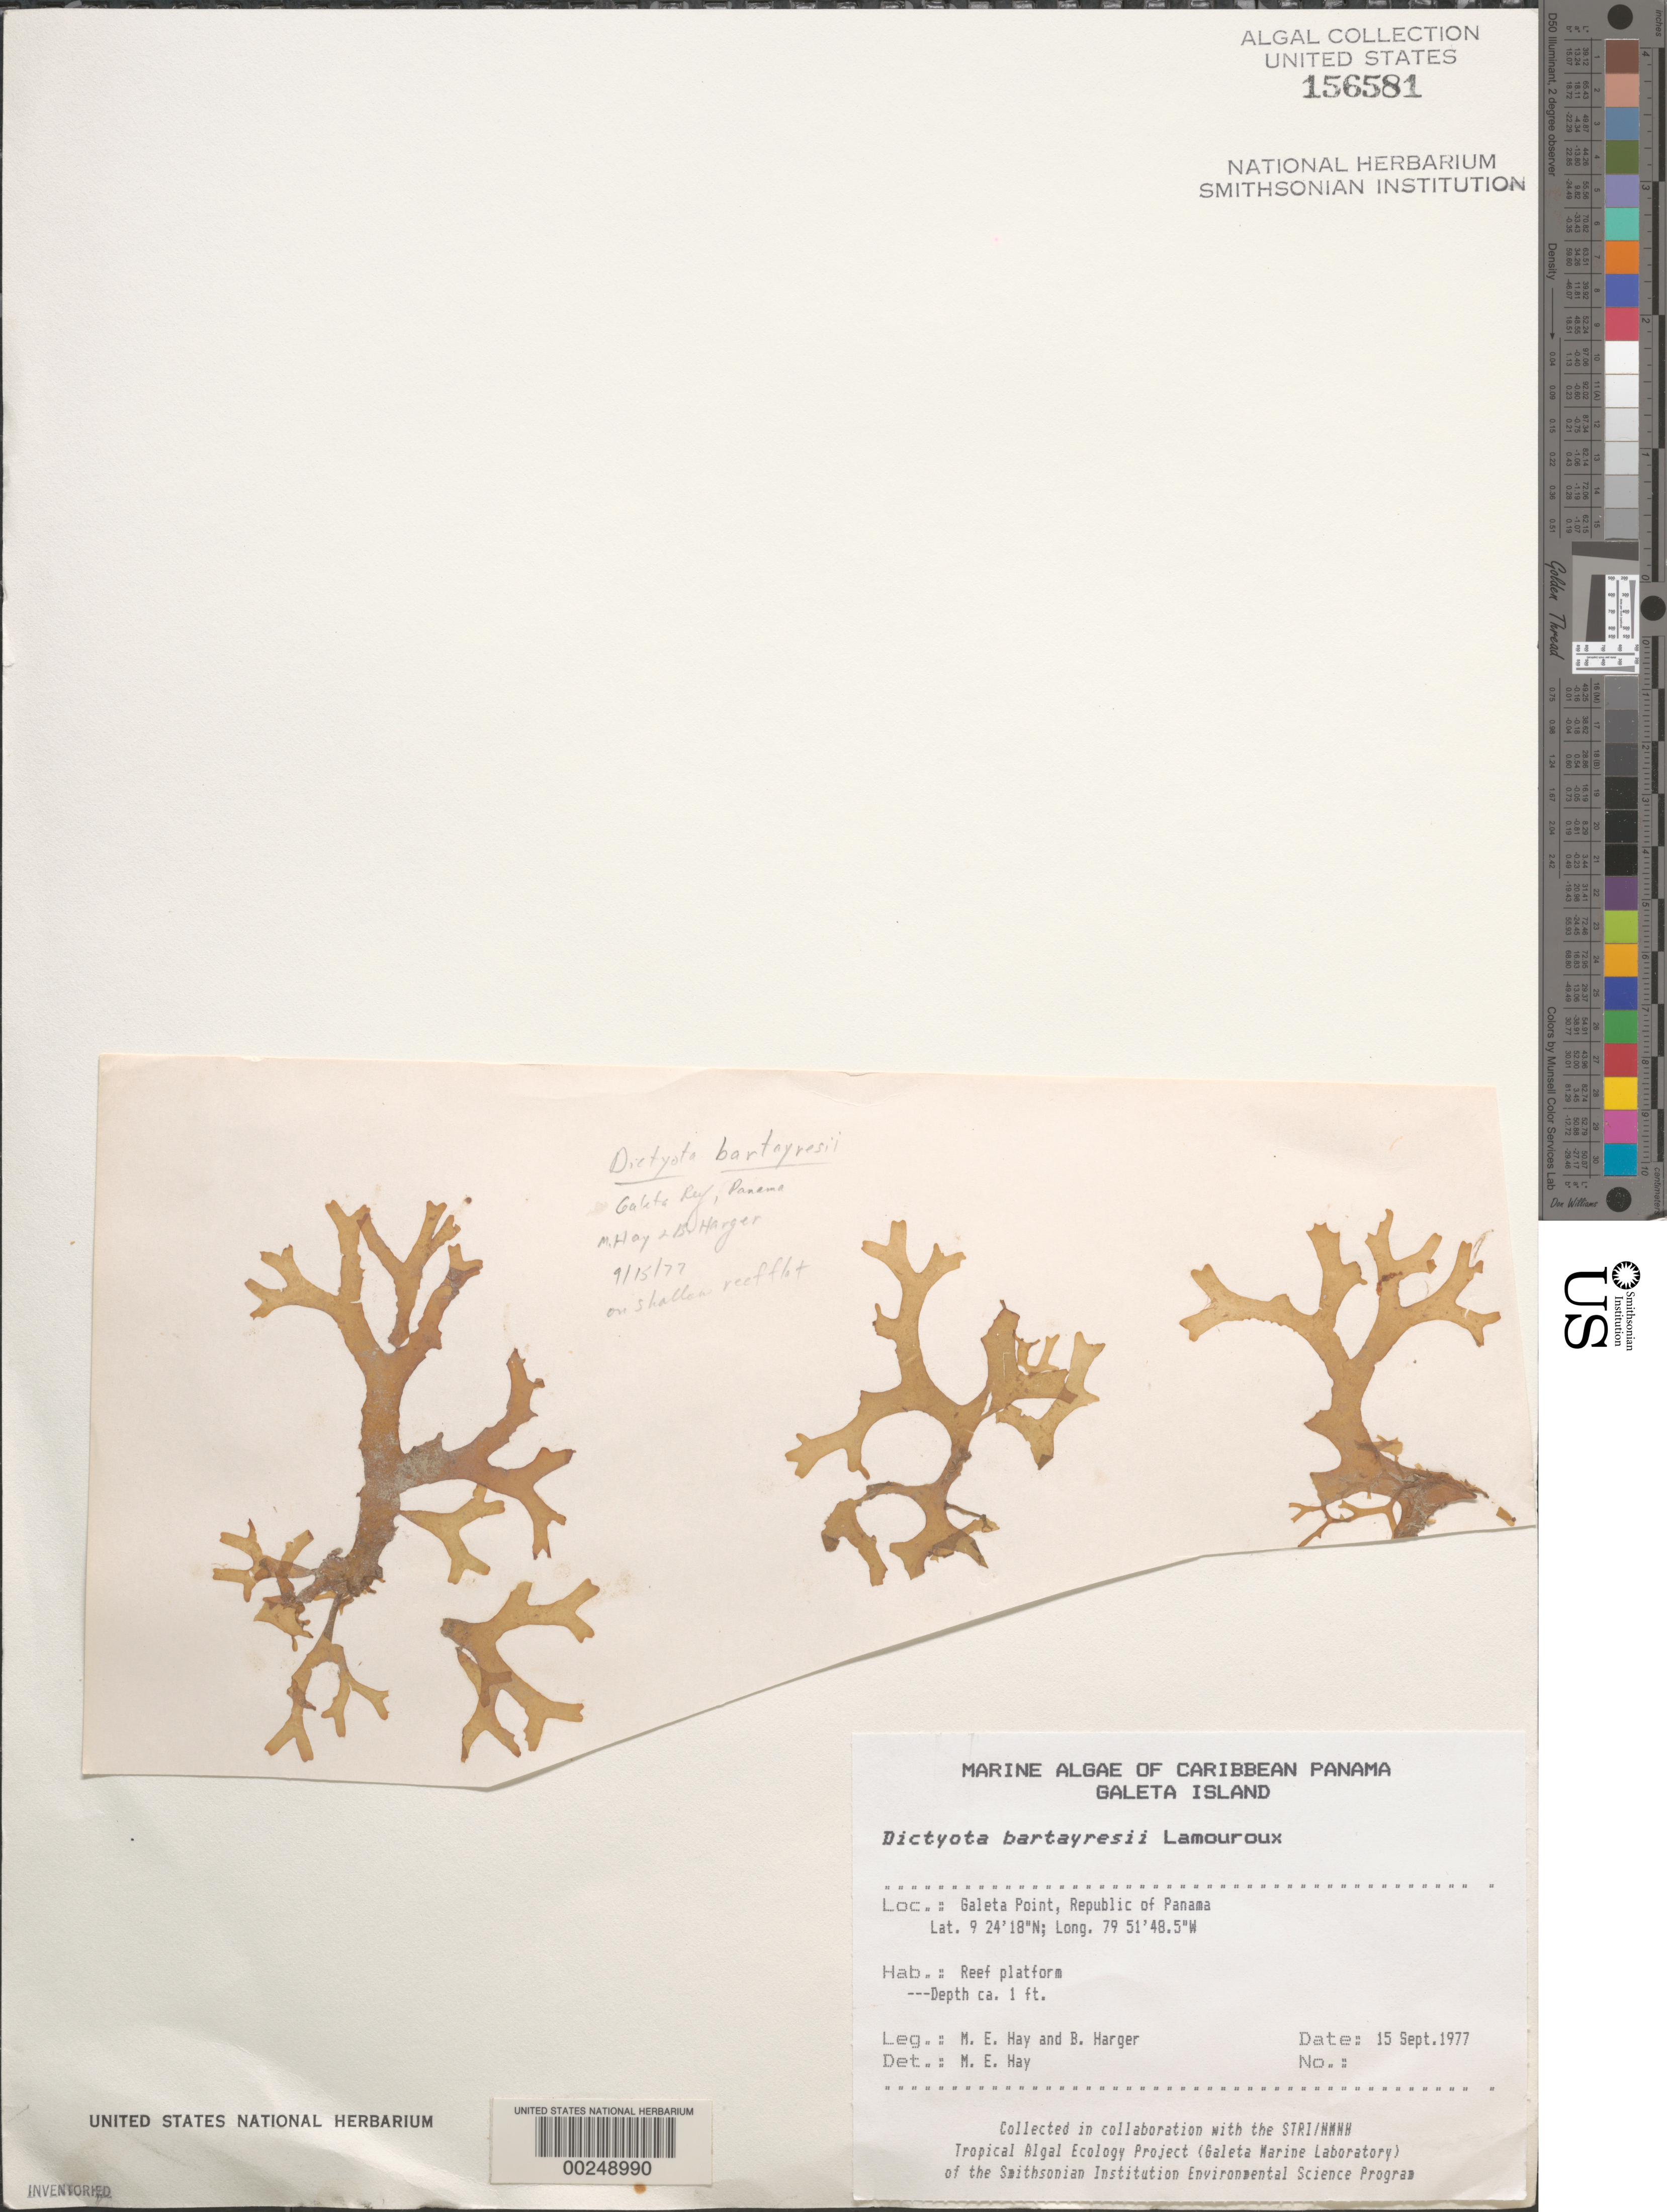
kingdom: Chromista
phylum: Ochrophyta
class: Phaeophyceae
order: Dictyotales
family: Dictyotaceae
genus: Dictyota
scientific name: Dictyota bartayresiana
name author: J.V.Lamouroux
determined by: Hay, M. E.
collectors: M. E. Hay & B. W. Harger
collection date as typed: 15 Sep 1977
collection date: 1977-09-15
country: Panama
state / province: Colón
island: Galeta Island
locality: Galeta Point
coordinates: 9 24' 18" N, 79 51' 48.5" W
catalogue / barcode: US 156581